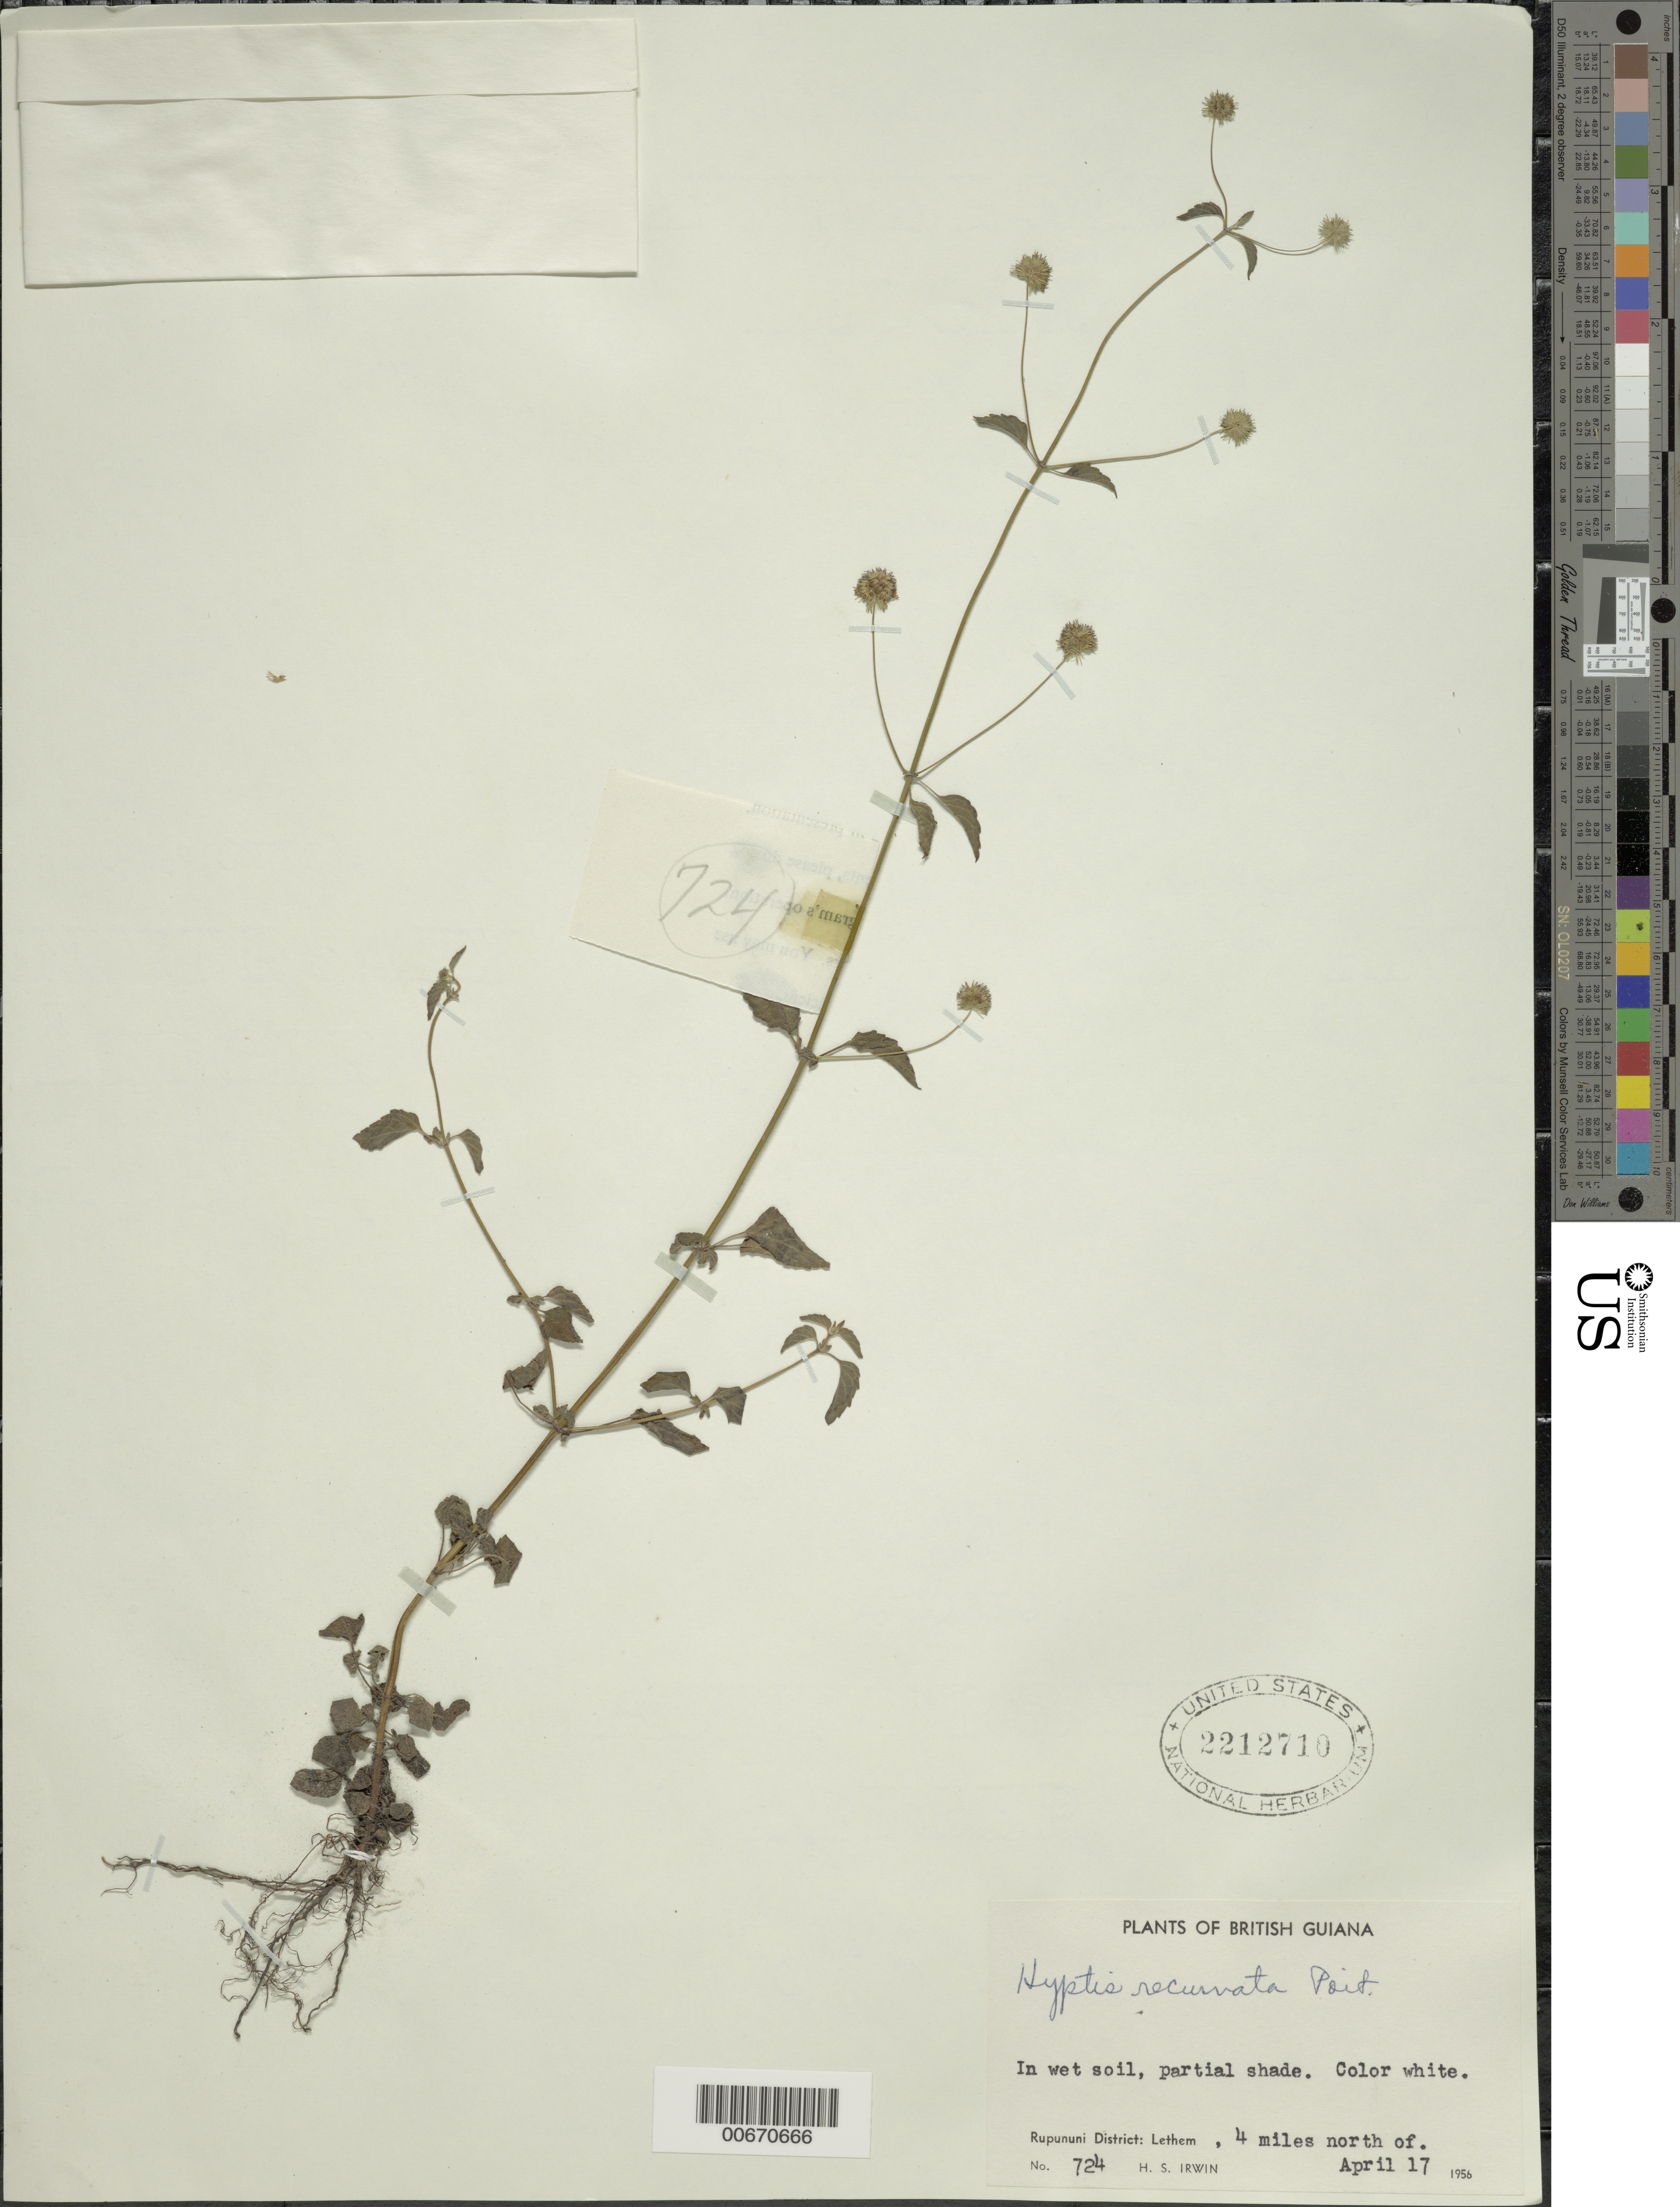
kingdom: Plantae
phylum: Tracheophyta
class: Magnoliopsida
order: Lamiales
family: Lamiaceae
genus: Hyptis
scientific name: Hyptis recurvata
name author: Poit.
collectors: H. Irwin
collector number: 724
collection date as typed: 17-Apr-56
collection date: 1956-04-17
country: Guyana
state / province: U. Takutu-U. Essequibo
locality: Rupununi Dist., 4 mi. N of Lethem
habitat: Wet soil, partial shade;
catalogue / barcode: US 2212710